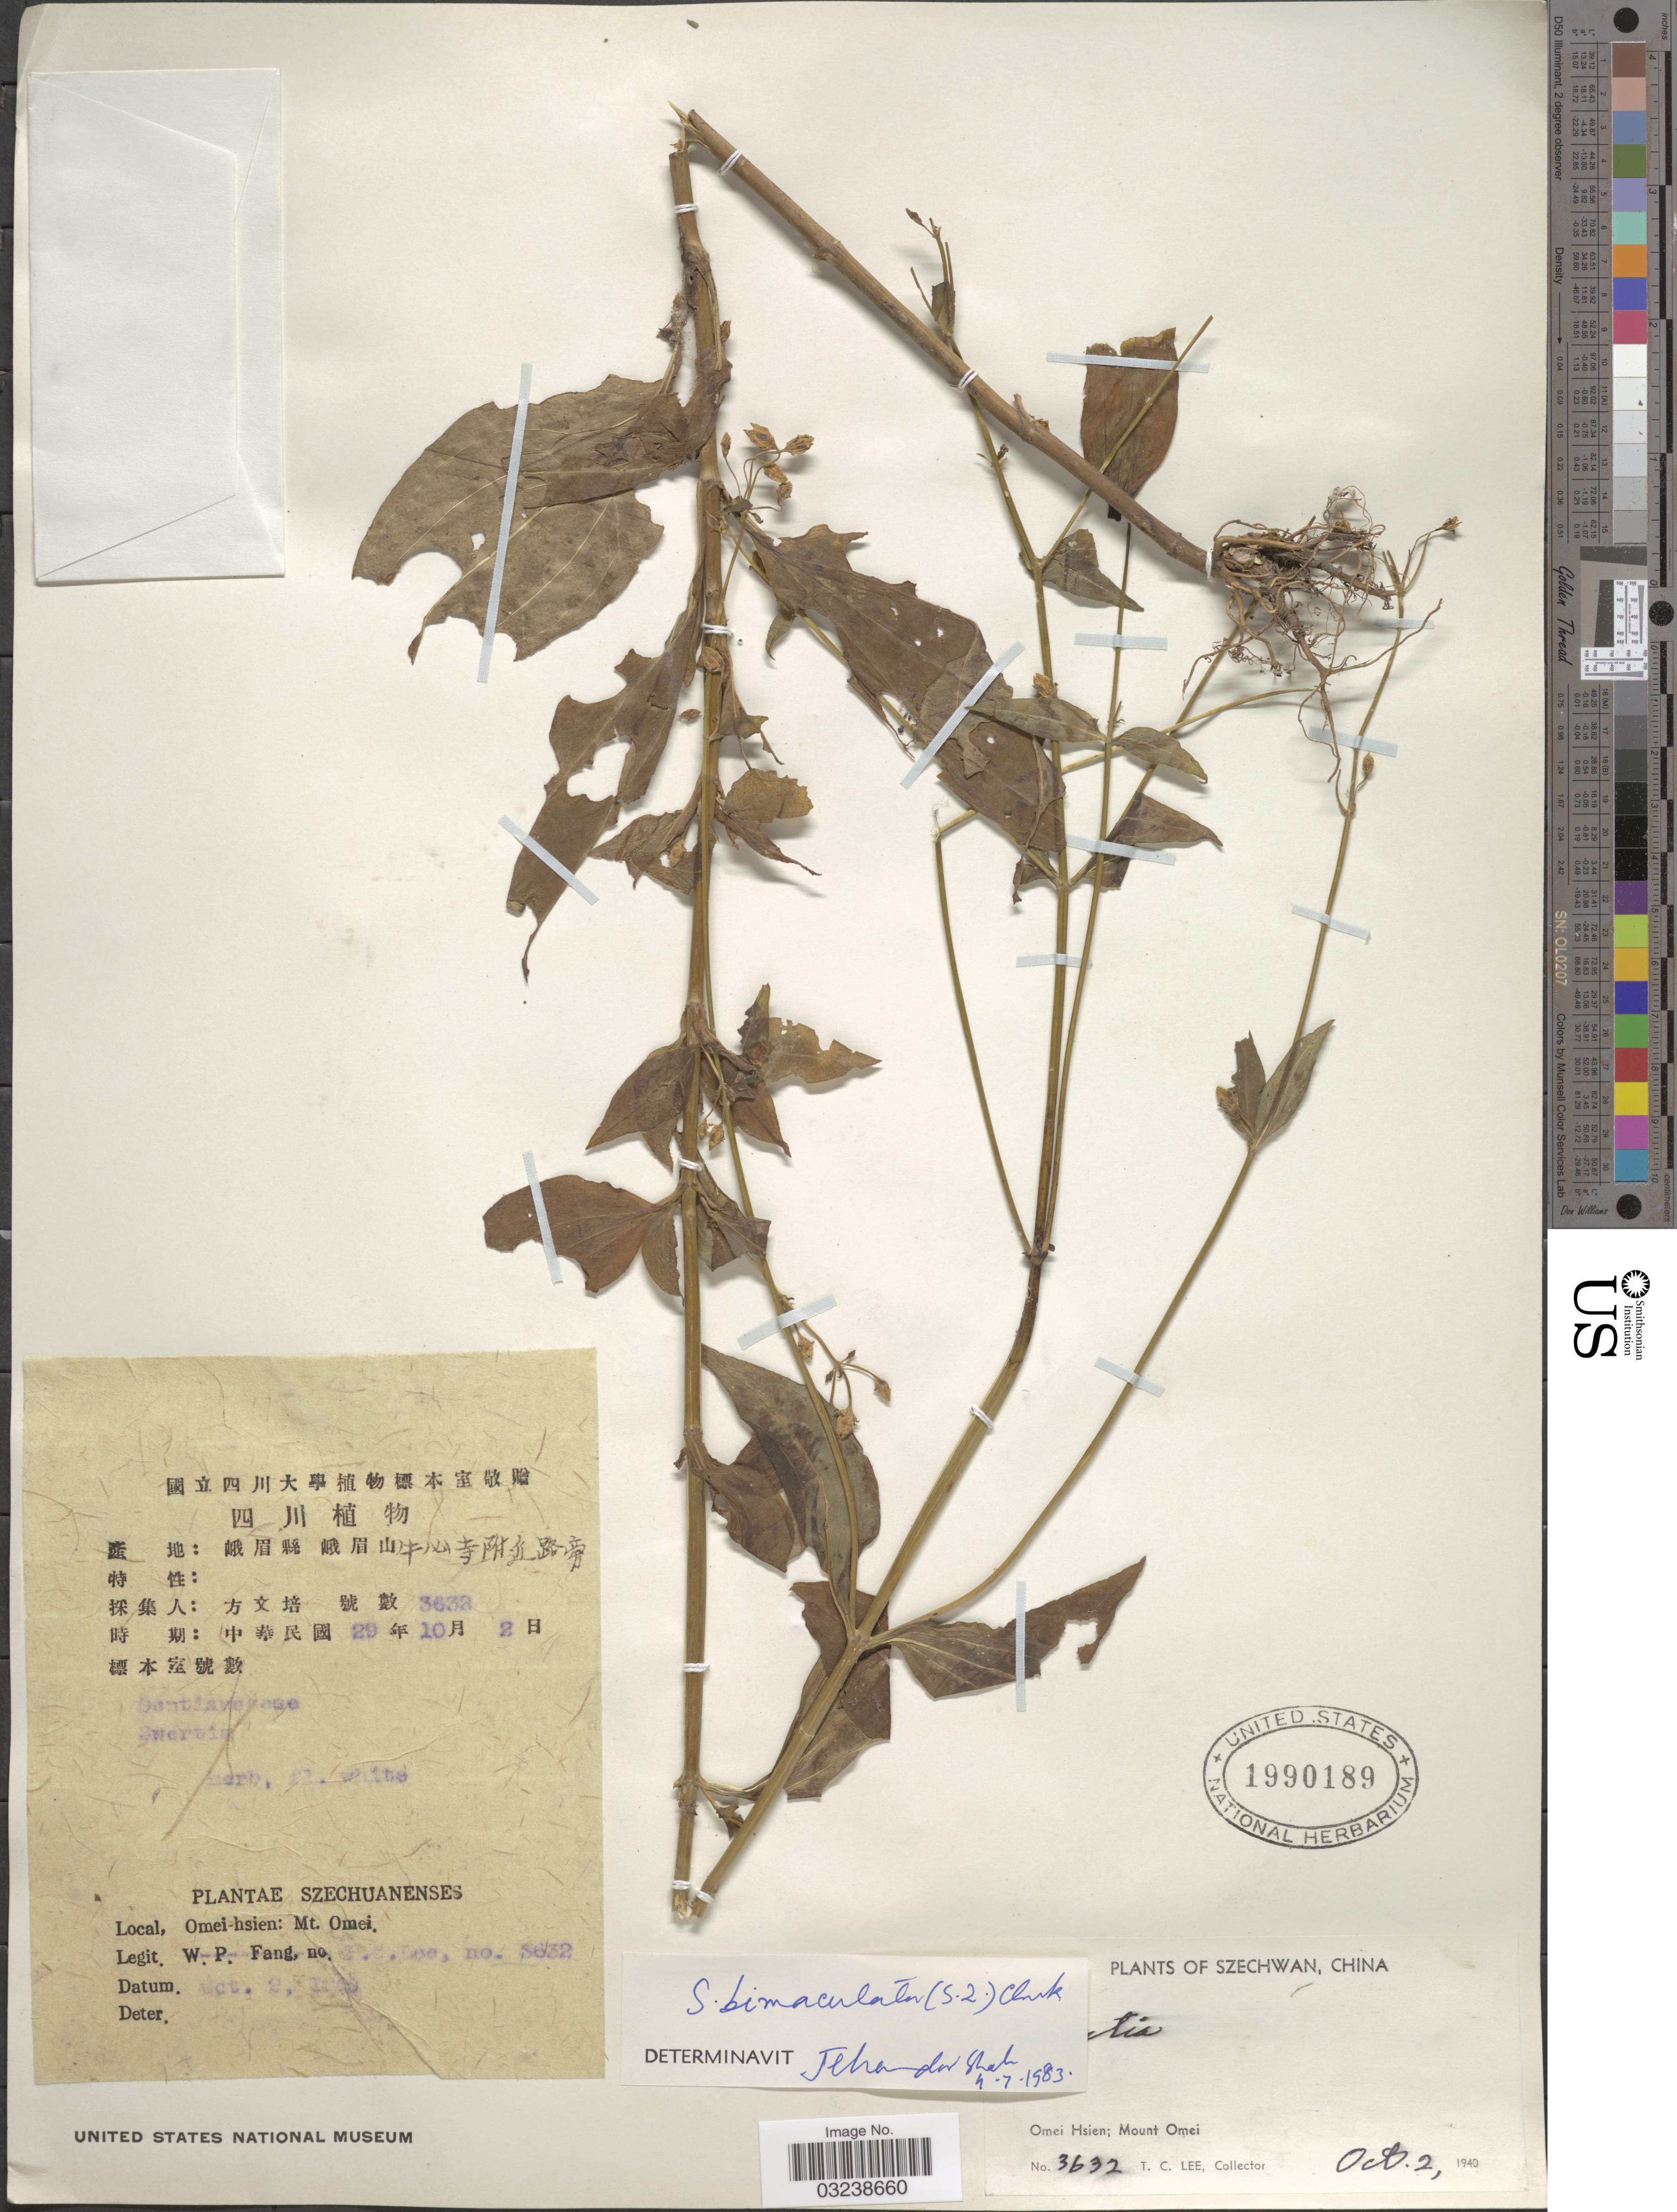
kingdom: Plantae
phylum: Tracheophyta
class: Magnoliopsida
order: Gentianales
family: Gentianaceae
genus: Swertia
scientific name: Swertia bimaculata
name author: (Siebold & Zucc.) Hook. f. & Thomson ex C.B. Clarke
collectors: T. Lee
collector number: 3632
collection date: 1940-10-02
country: China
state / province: Sichuan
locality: Szechwan. Omei Hsien; Mount Omei.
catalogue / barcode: US 1990189